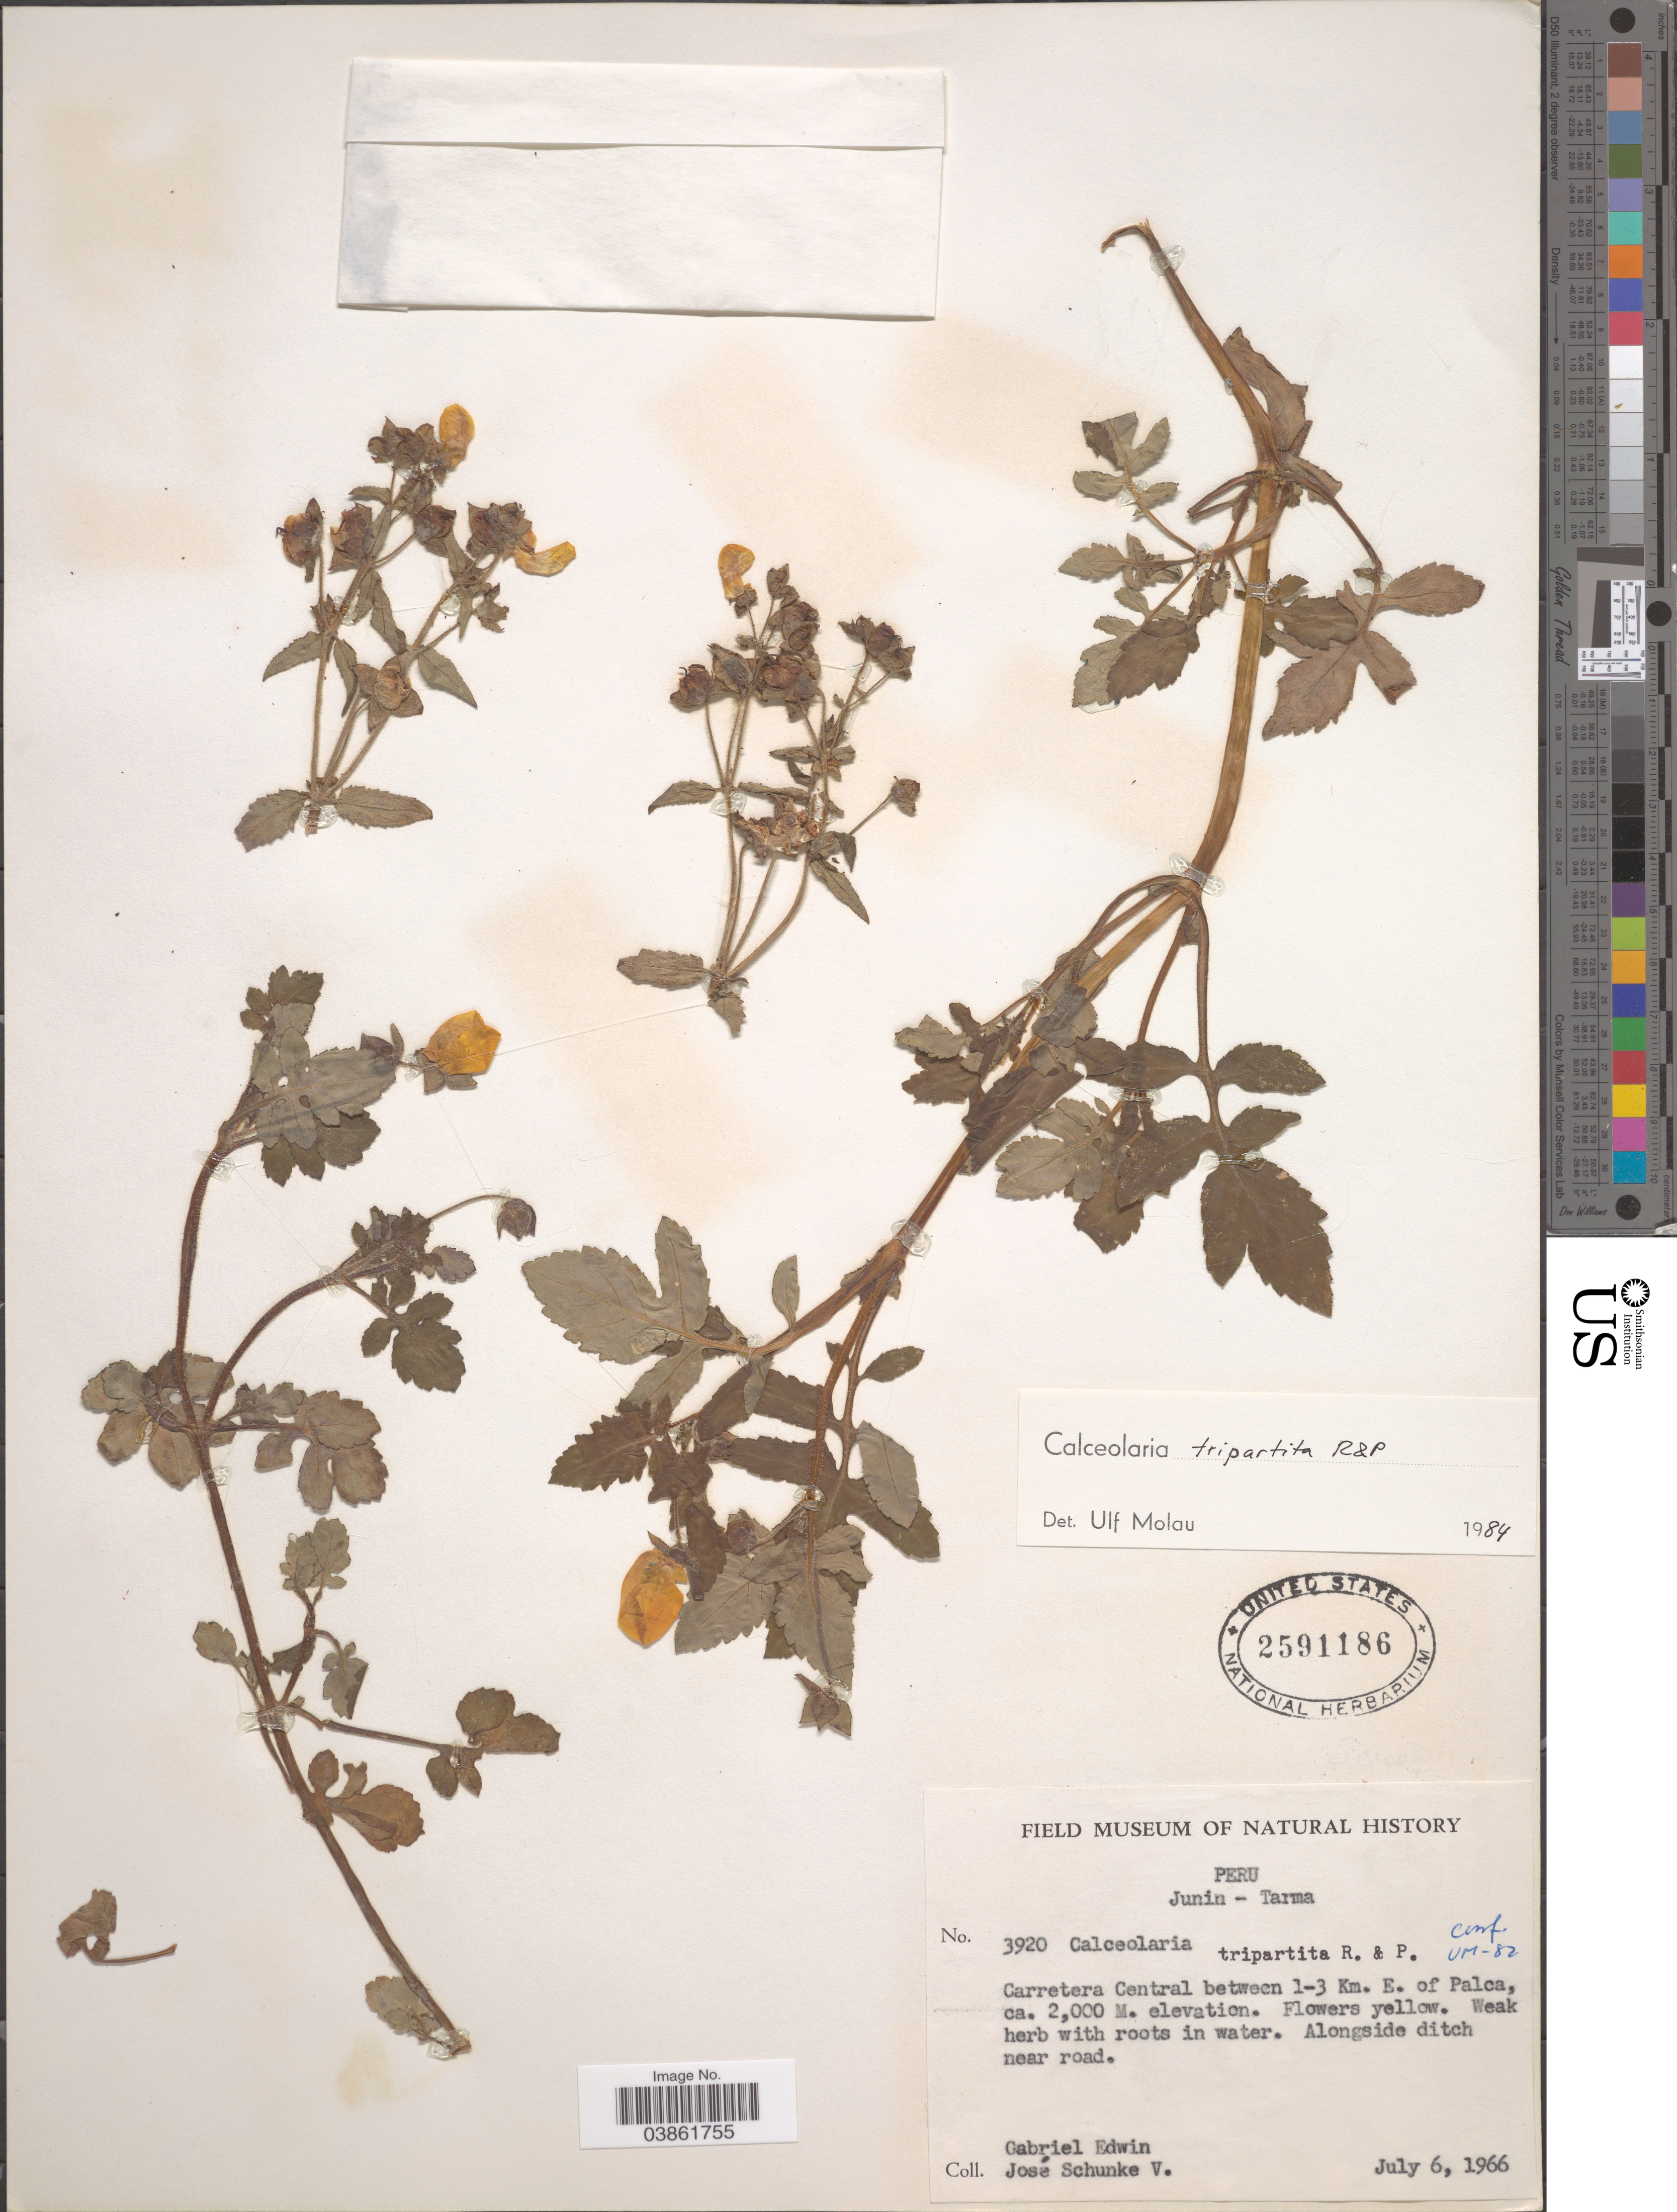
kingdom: Plantae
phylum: Tracheophyta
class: Magnoliopsida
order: Lamiales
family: Calceolariaceae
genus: Calceolaria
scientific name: Calceolaria tripartita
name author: Ruiz & Pav.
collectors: G. Edwin & J. Schunke Vigo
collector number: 3920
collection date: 1966-07-06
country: Peru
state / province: Junín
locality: Tarma. Carretera Central between 1-3 Km. E. of Palca.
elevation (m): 2000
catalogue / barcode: US 2591186